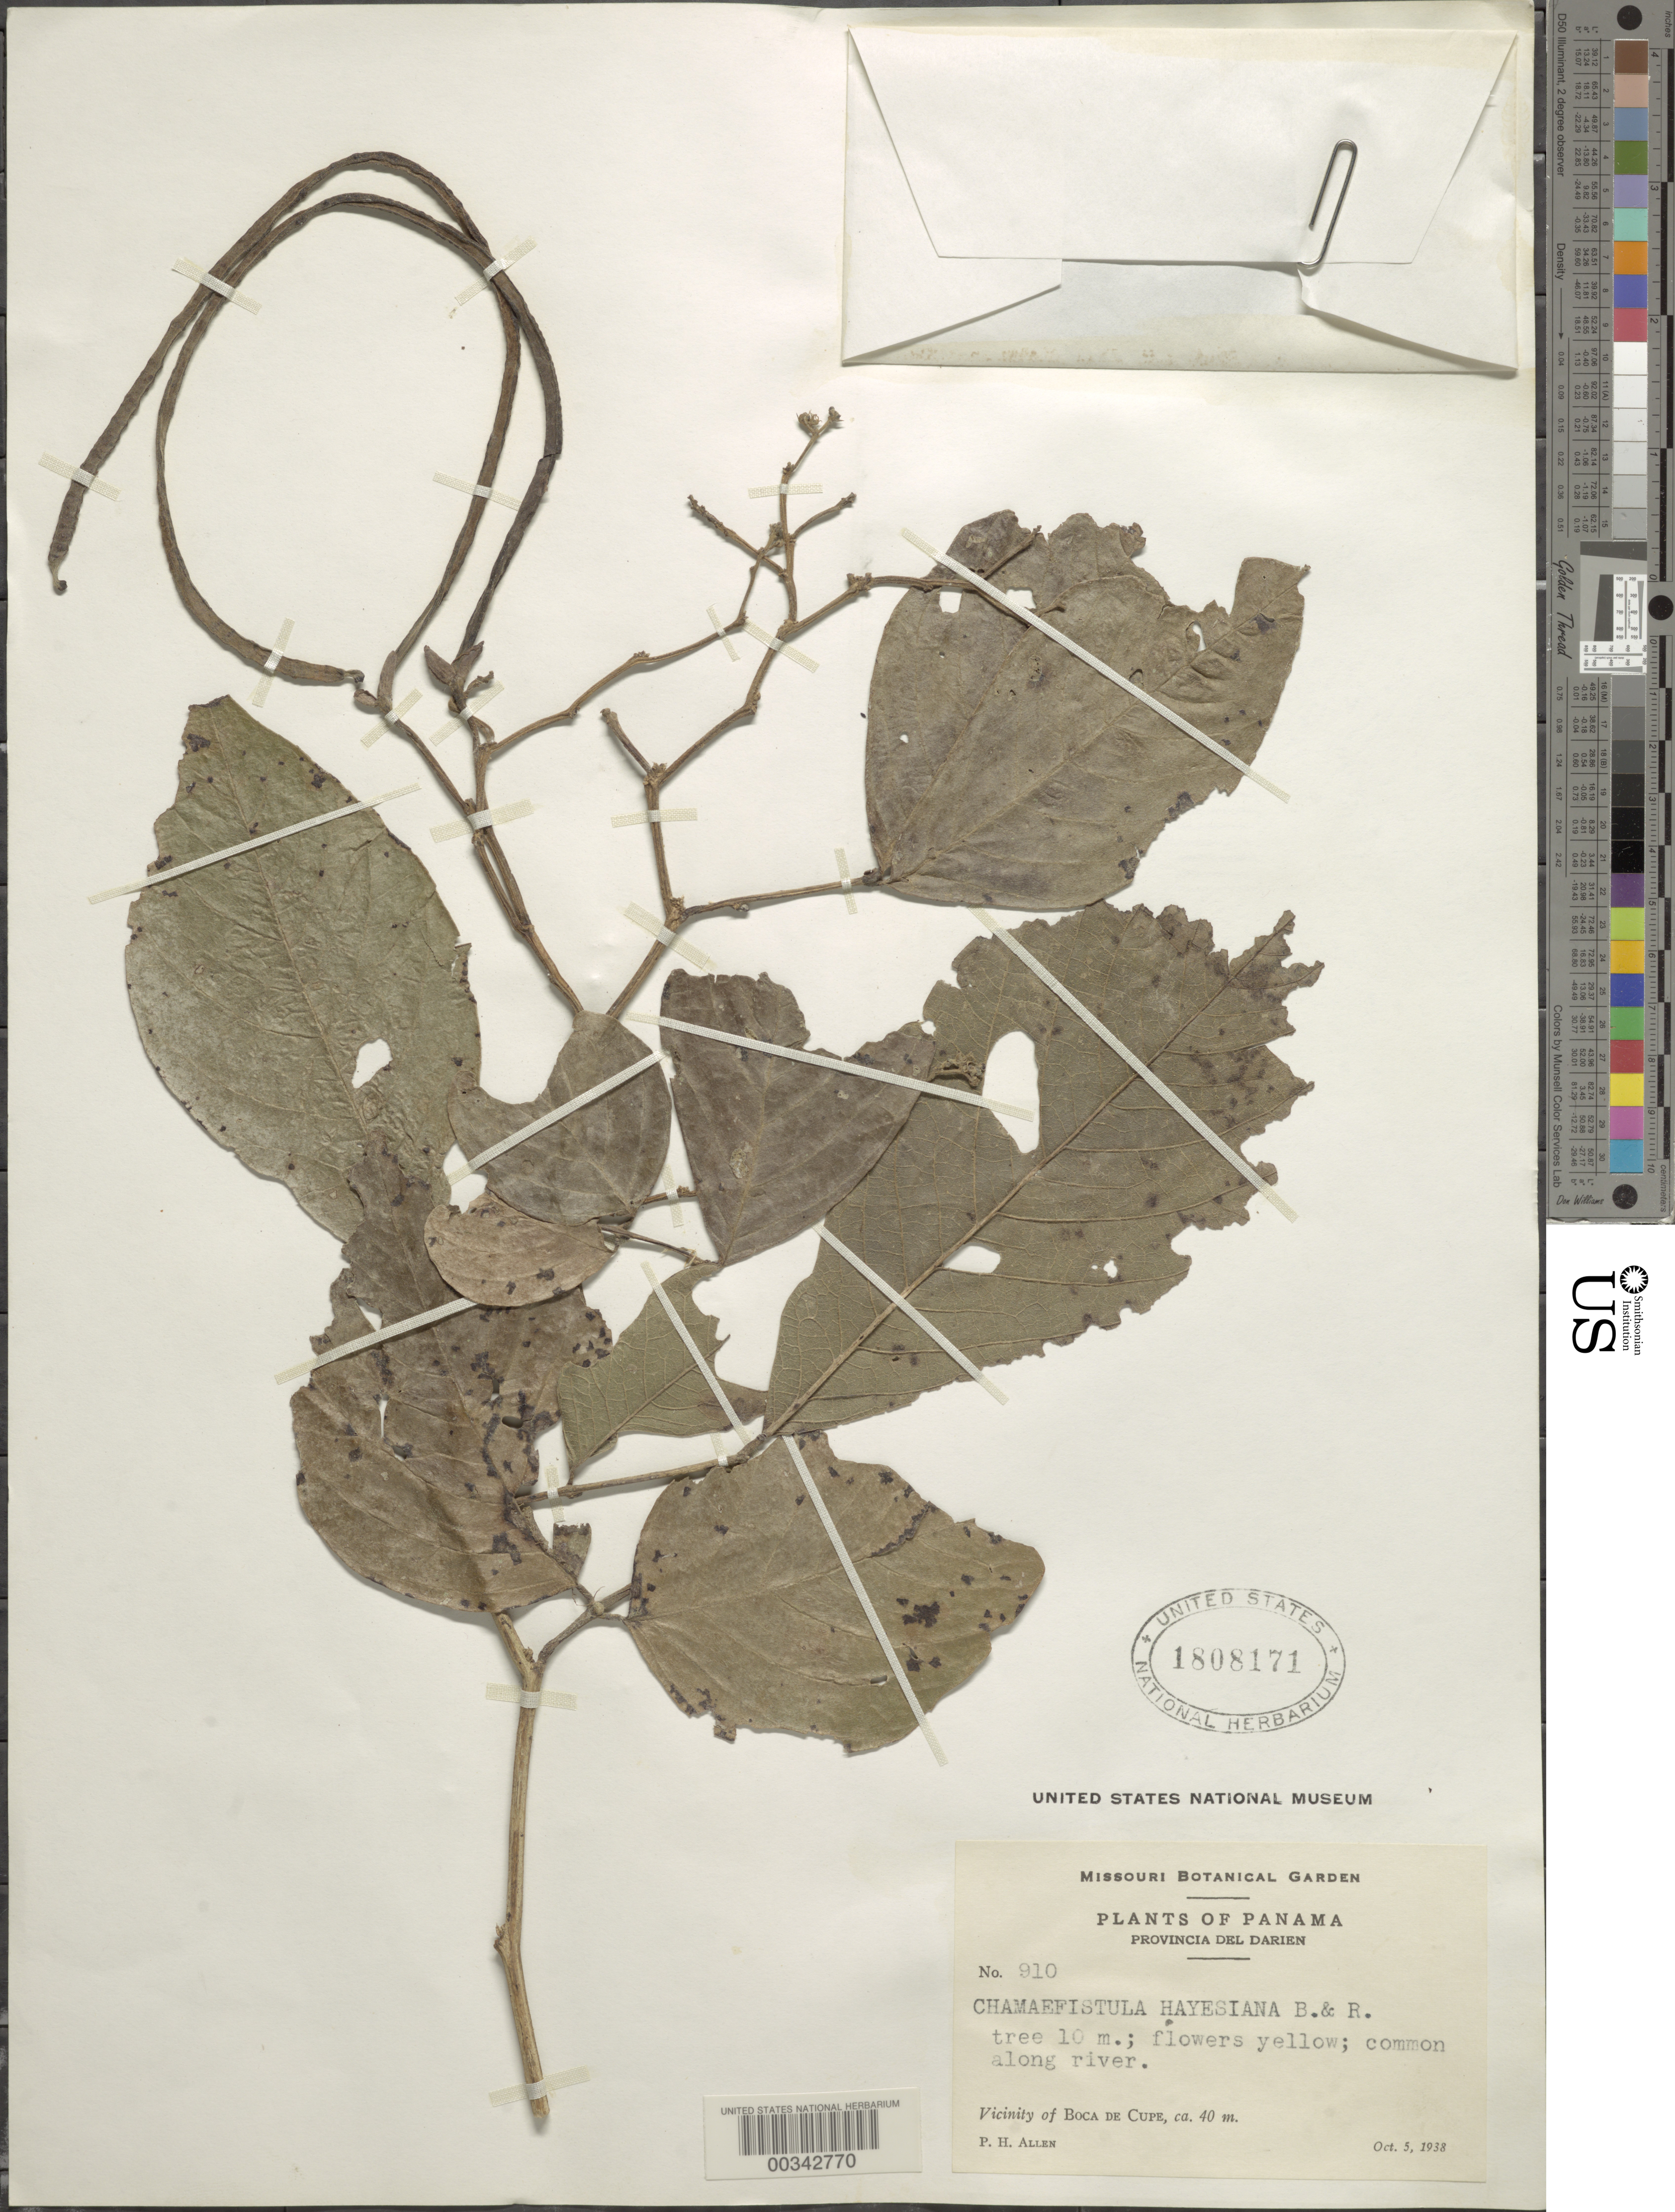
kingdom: Plantae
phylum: Tracheophyta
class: Magnoliopsida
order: Fabales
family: Fabaceae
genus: Senna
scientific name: Senna dariensis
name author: (Britton & Rose) H.S. Irwin & Barneby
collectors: P. H. Allen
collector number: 910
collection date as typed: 05 Oct 1938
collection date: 1938-10-05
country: Panama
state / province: Darién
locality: Vicinity of Boca de Cupe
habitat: Along river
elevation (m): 40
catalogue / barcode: US 1808171